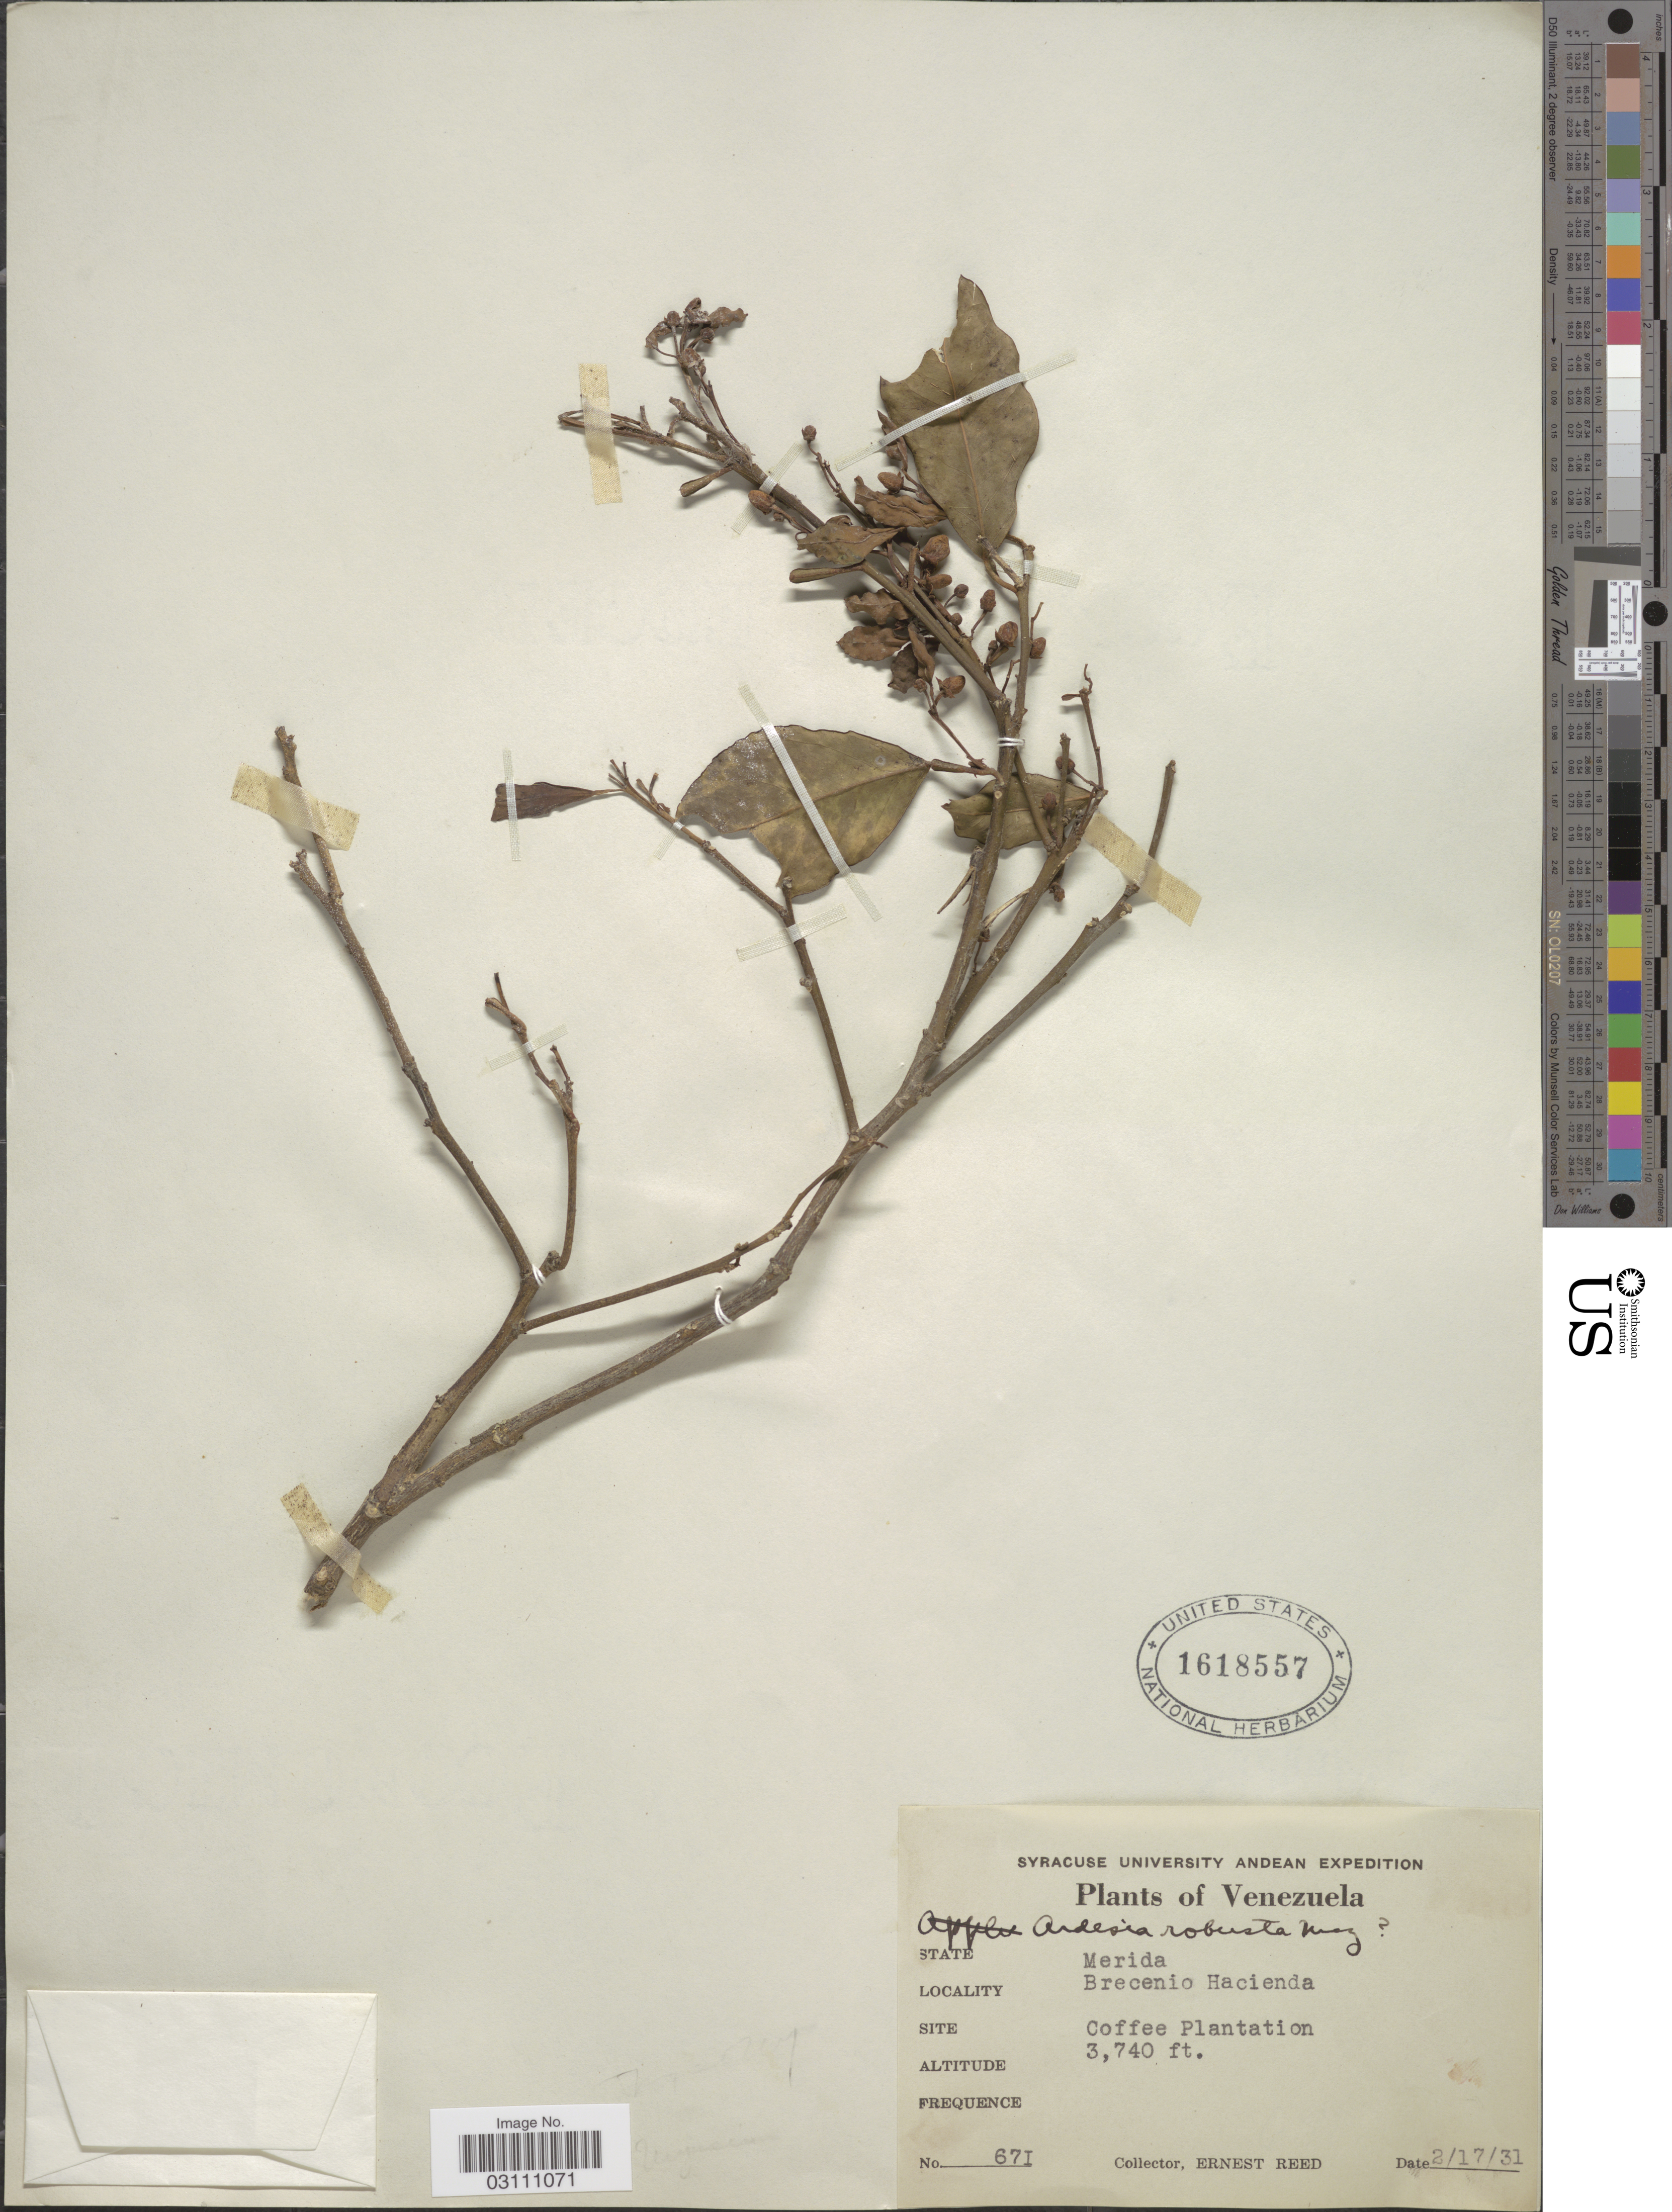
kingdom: Plantae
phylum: Tracheophyta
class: Magnoliopsida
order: Ericales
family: Primulaceae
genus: Ardisia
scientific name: Ardisia robusta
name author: Mez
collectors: E. Reed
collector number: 671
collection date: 1931-02-17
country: Venezuela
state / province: Mérida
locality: Brecenio Hacienda. Site Coffee Plantation.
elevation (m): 1140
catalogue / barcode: US 1618557